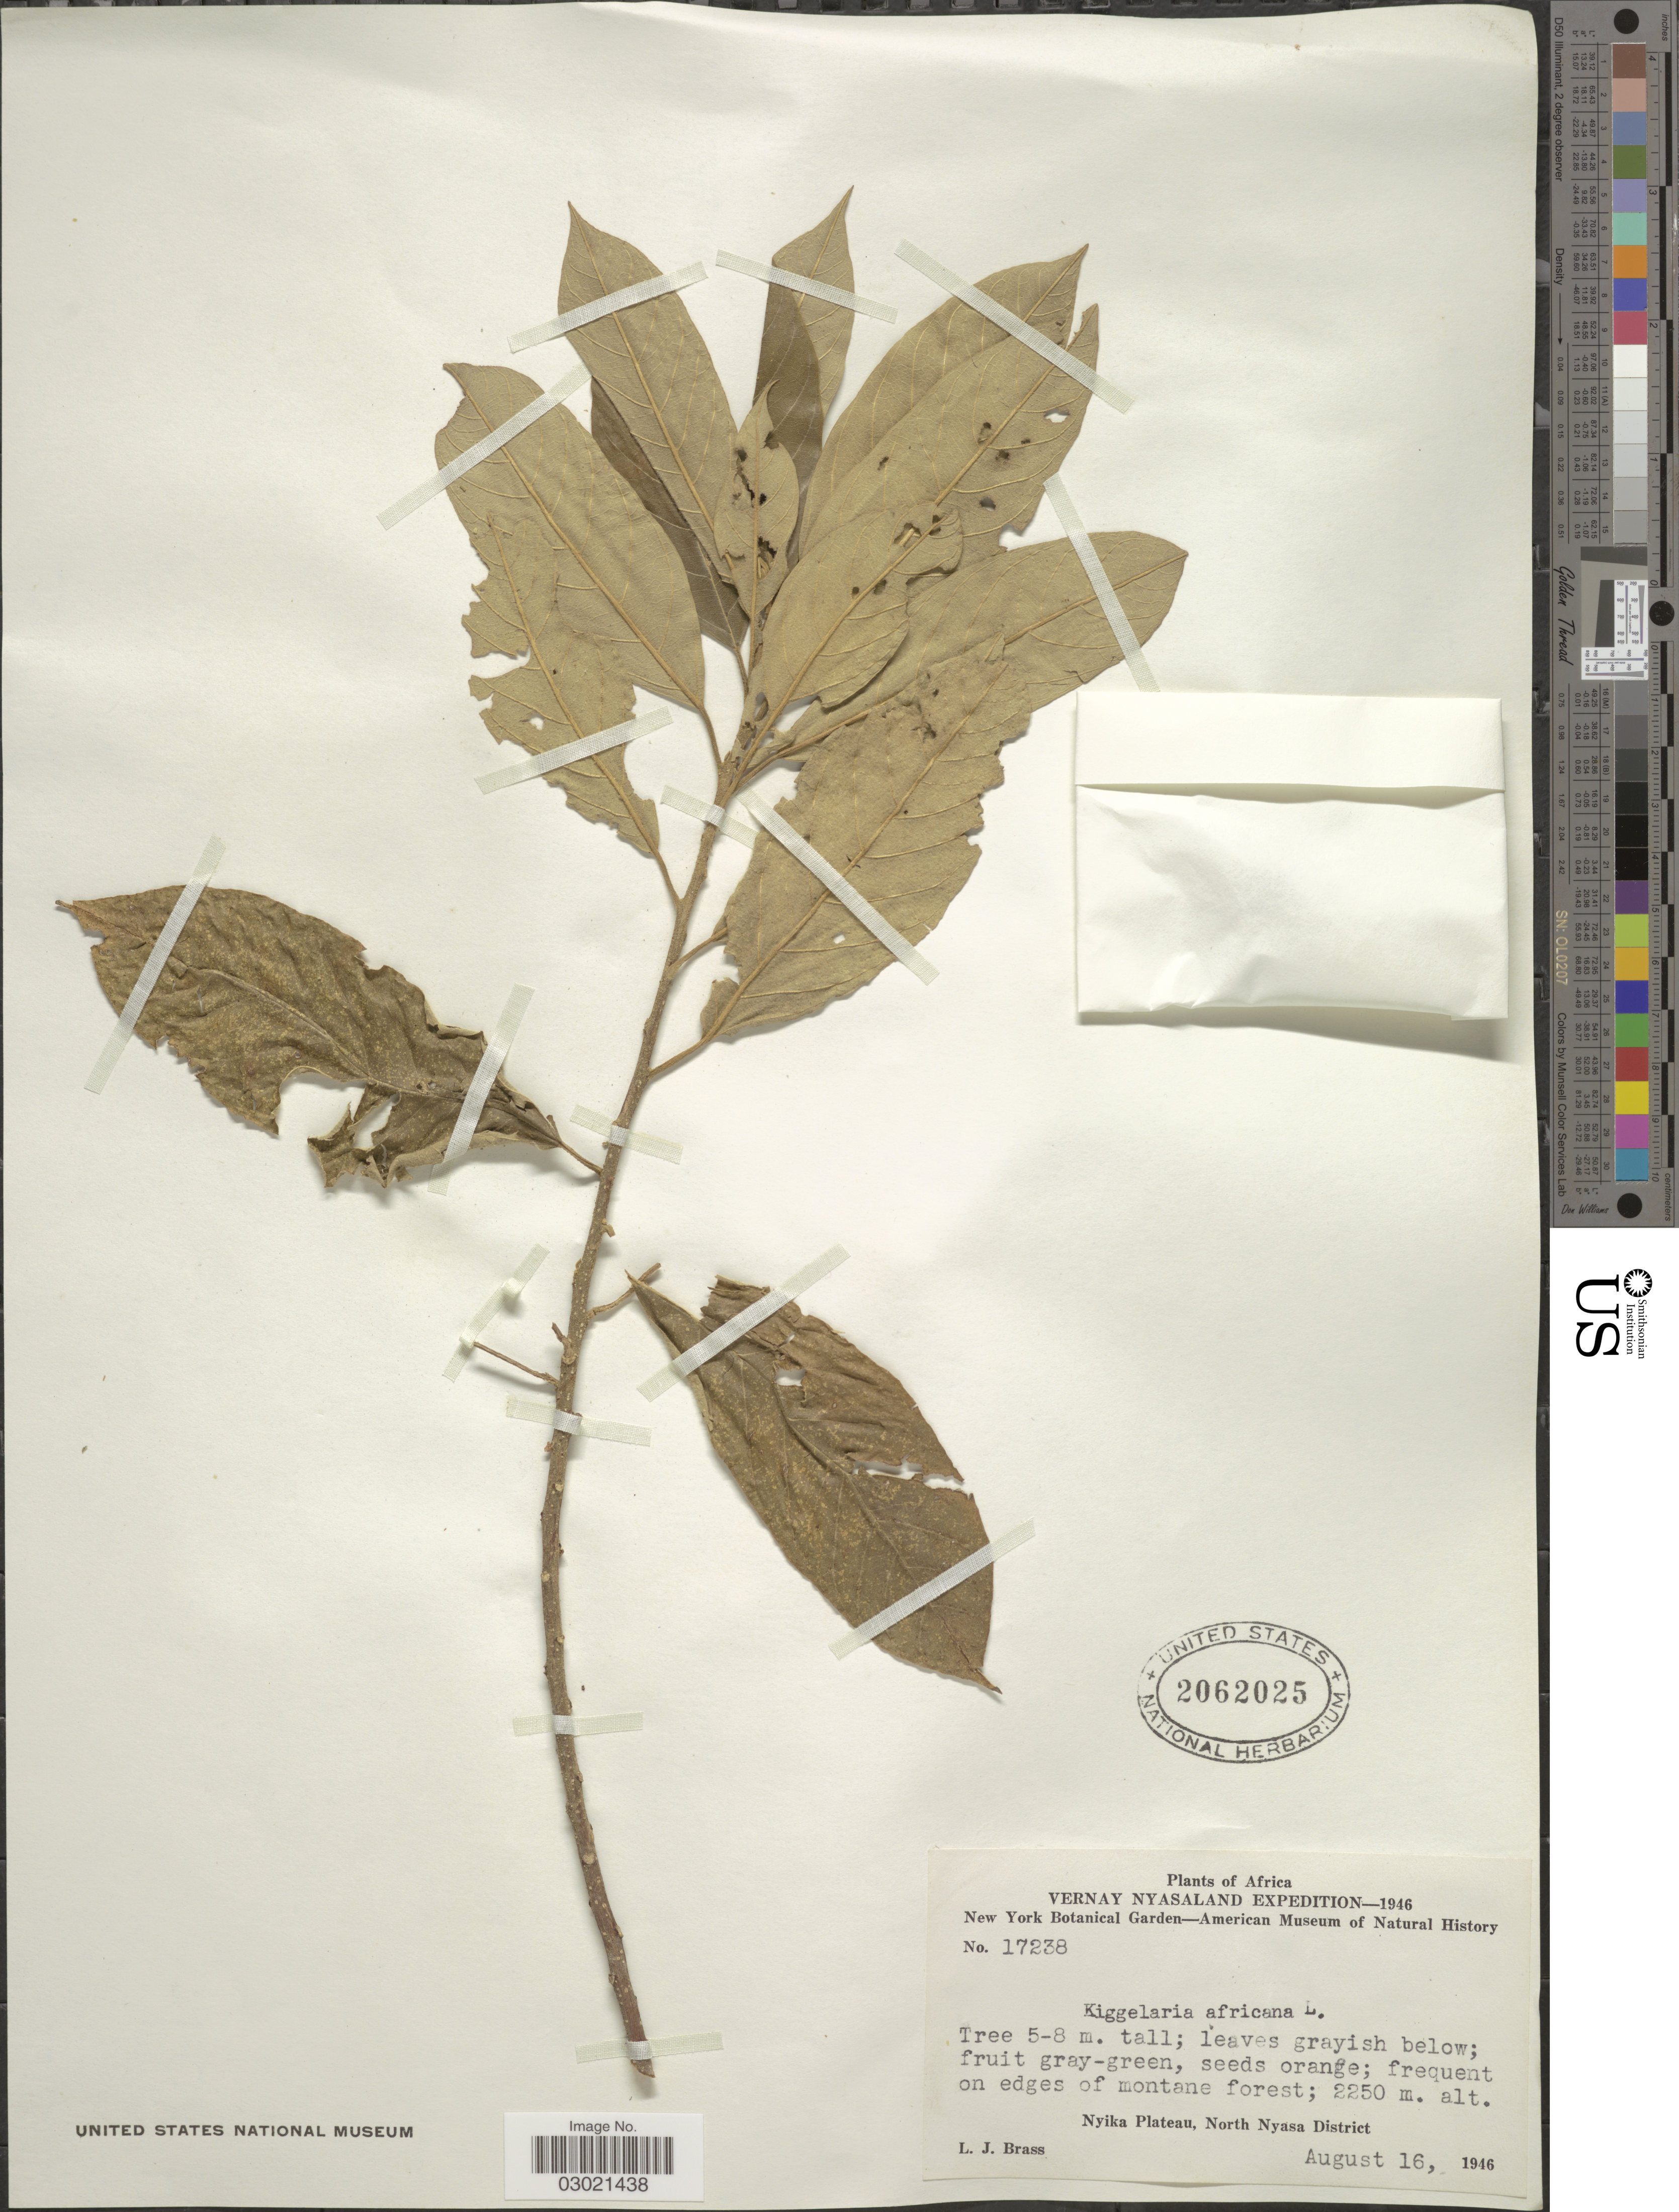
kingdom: Plantae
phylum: Tracheophyta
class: Magnoliopsida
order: Malpighiales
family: Achariaceae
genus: Kiggelaria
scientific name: Kiggelaria africana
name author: L.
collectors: L. J. Brass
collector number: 17238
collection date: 1946-08-16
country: Malawi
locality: Vernay Nyasaland. Nyika Plateau, North Nyasa District.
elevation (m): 2250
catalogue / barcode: US 2062025